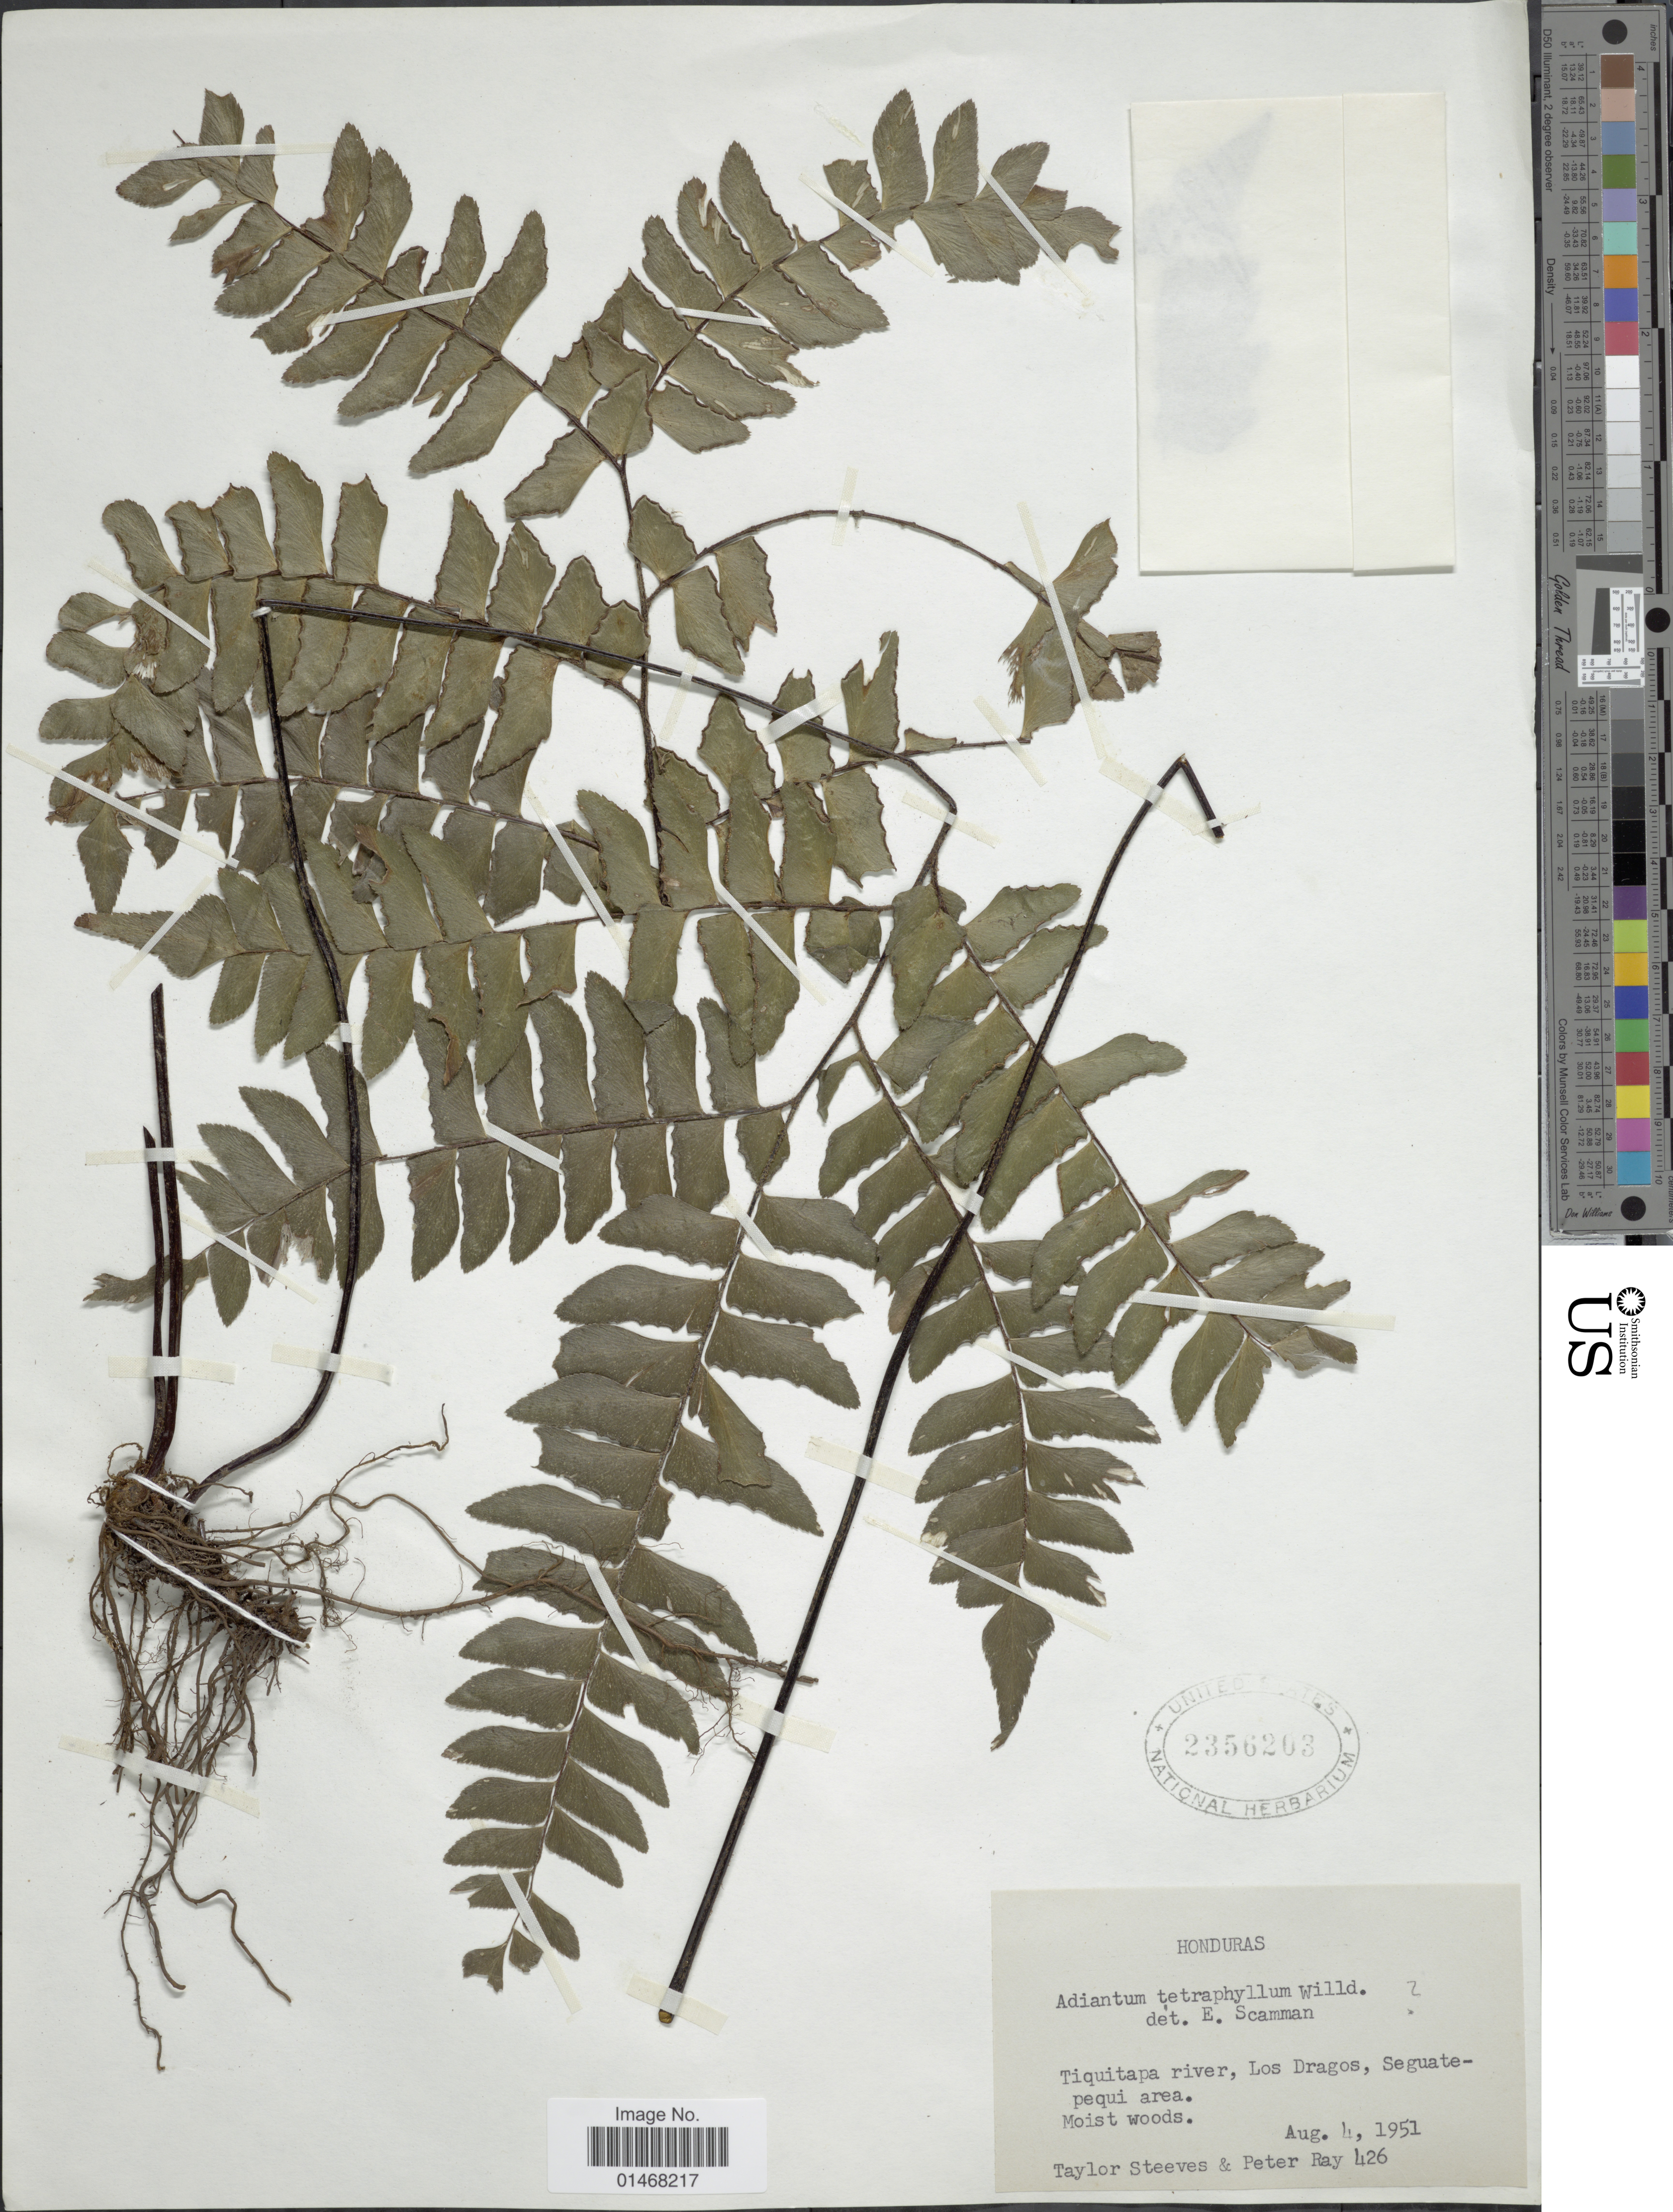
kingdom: Plantae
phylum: Tracheophyta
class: Polypodiopsida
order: Polypodiales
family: Pteridaceae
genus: Adiantum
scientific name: Adiantum tetraphyllum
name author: Humb. & Bonpl. ex Willd.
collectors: T. Steeves & P. Ray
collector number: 426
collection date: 1951-08-04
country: Honduras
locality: Tiquitapa River, Los Dragos, Seguatepequi area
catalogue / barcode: US 2356203